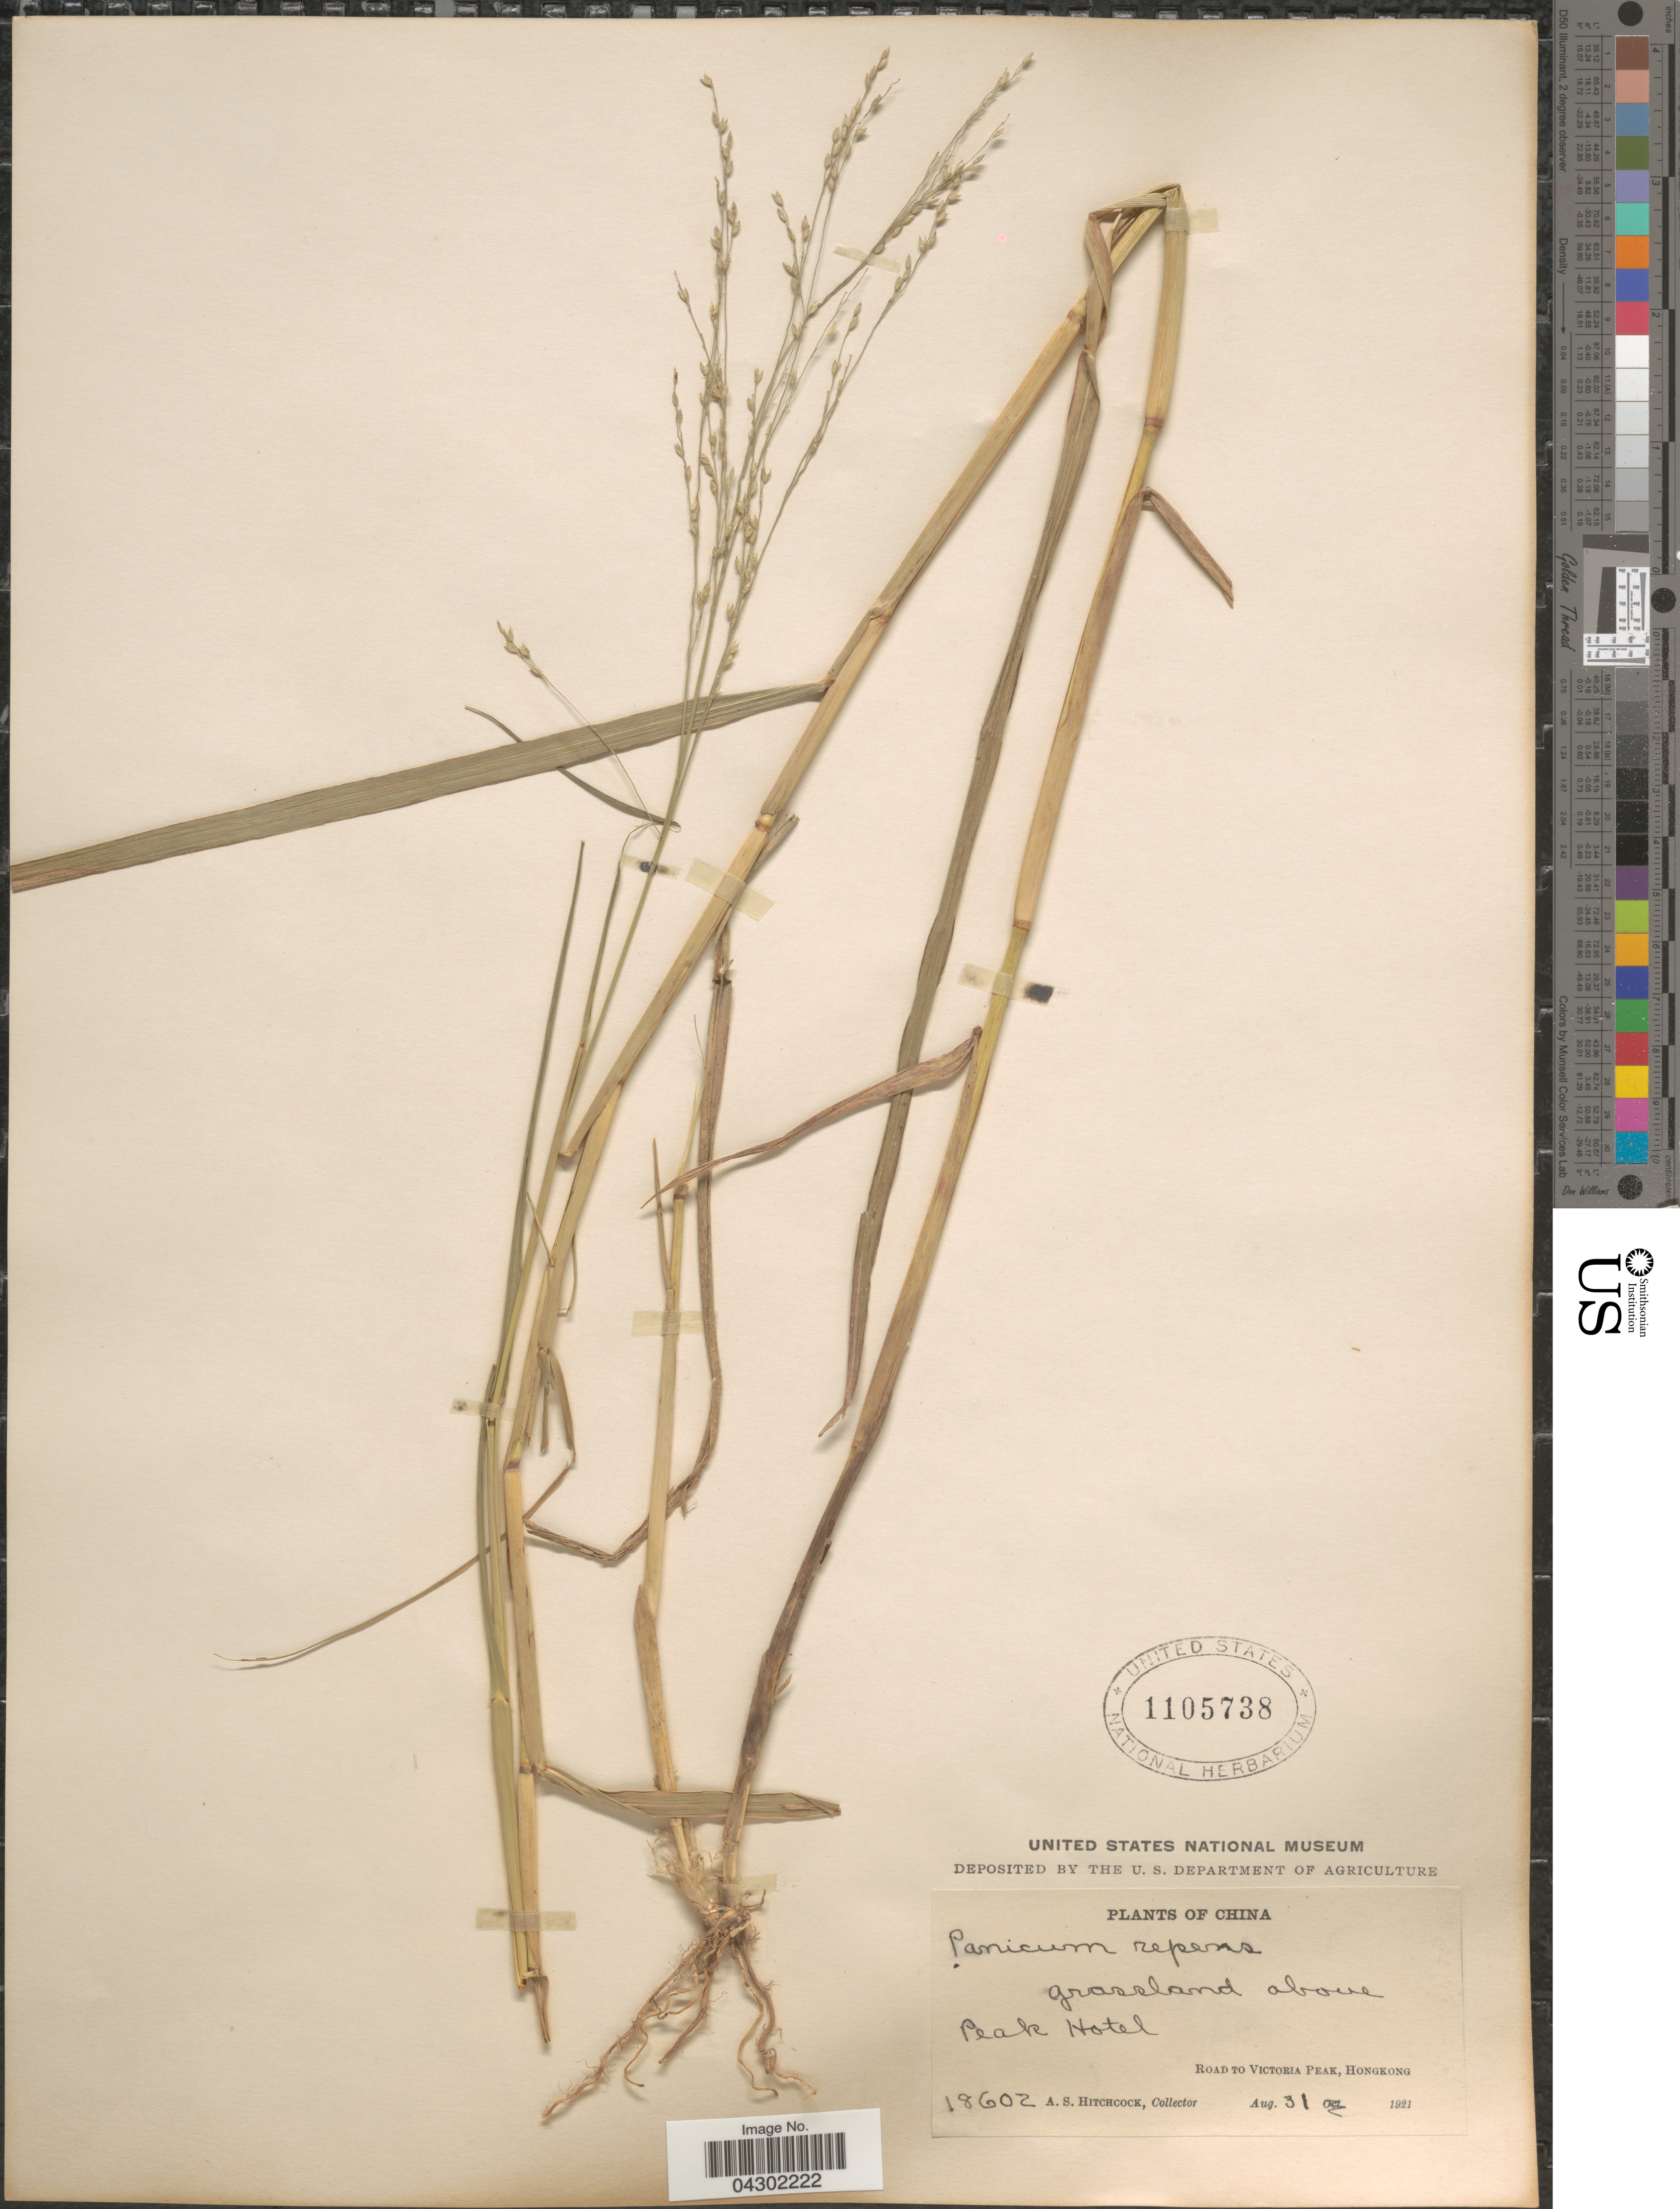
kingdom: Plantae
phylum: Tracheophyta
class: Liliopsida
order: Poales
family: Poaceae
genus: Panicum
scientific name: Panicum repens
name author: L.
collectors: A. S. Hitchcock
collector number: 18602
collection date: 1921-08-31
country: China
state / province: Hong Kong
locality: Grassland above Peak Hotel. Road to Victoria Peak, Hongkong.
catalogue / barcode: US 1105738